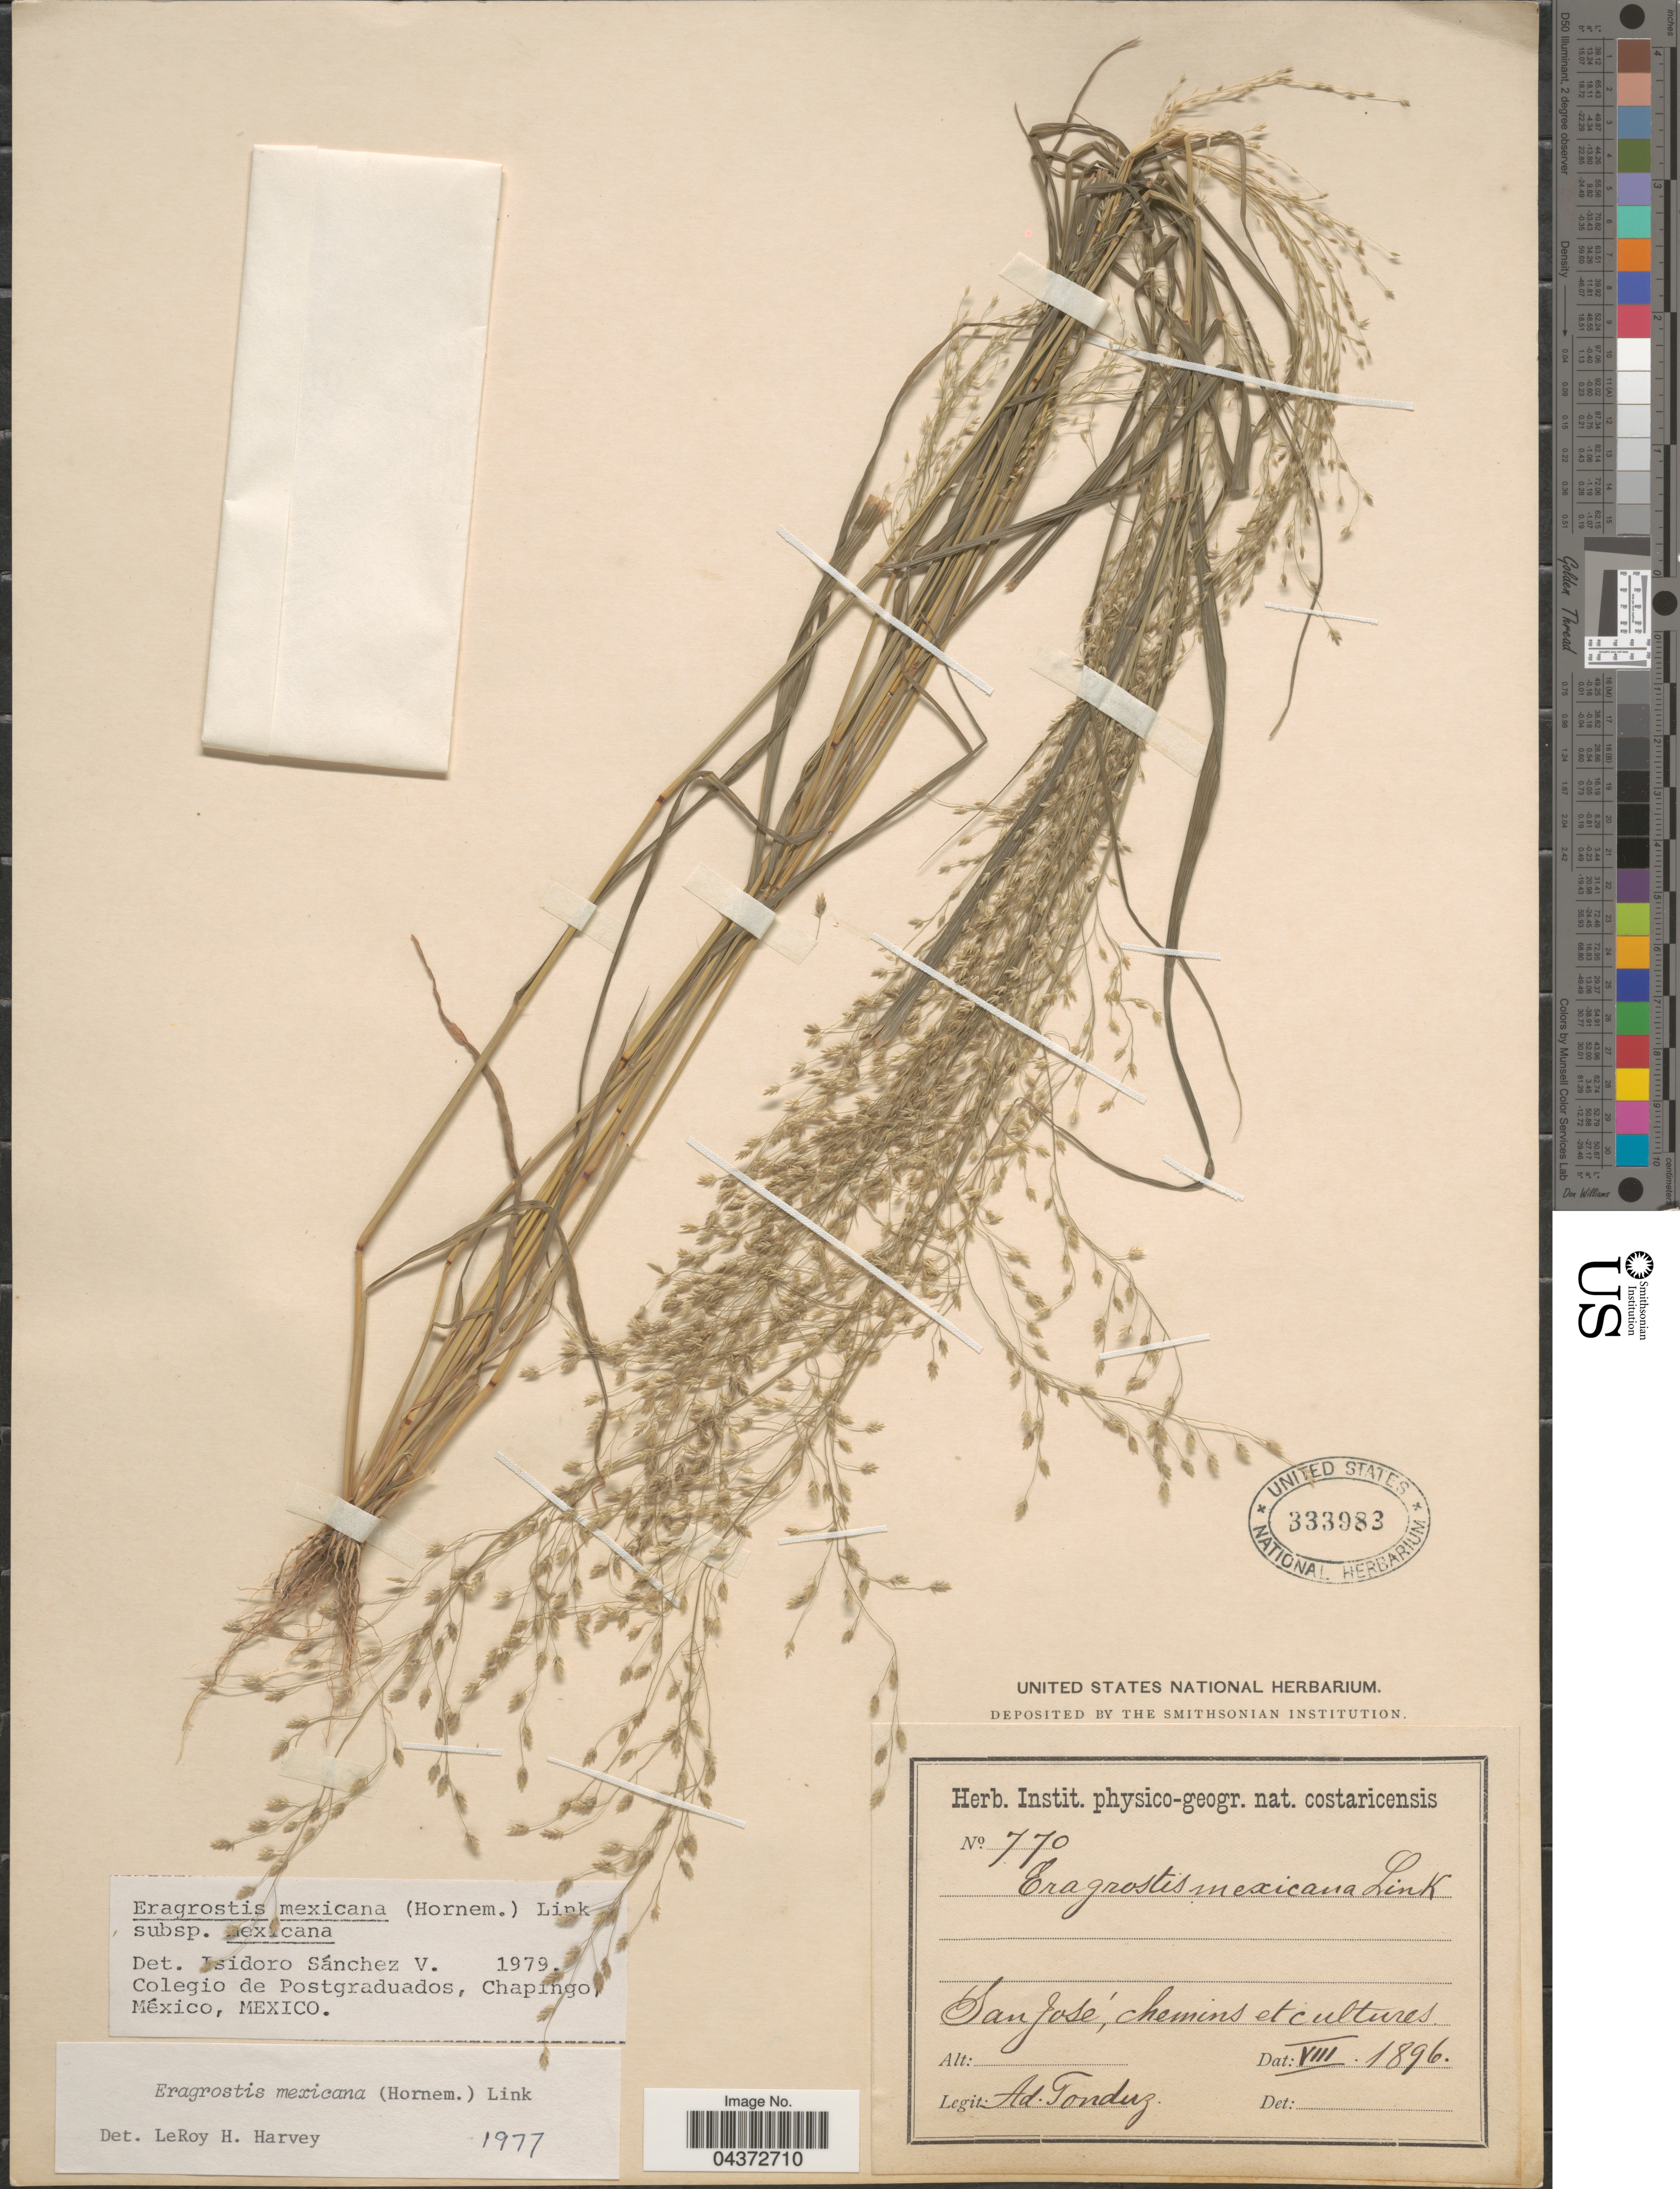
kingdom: Plantae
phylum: Tracheophyta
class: Liliopsida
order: Poales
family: Poaceae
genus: Eragrostis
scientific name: Eragrostis mexicana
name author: (Hornem.) Link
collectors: A. Tonduz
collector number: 770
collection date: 1896-08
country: Costa Rica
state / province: San José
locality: San José, chemins et cultures.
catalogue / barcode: US 333983